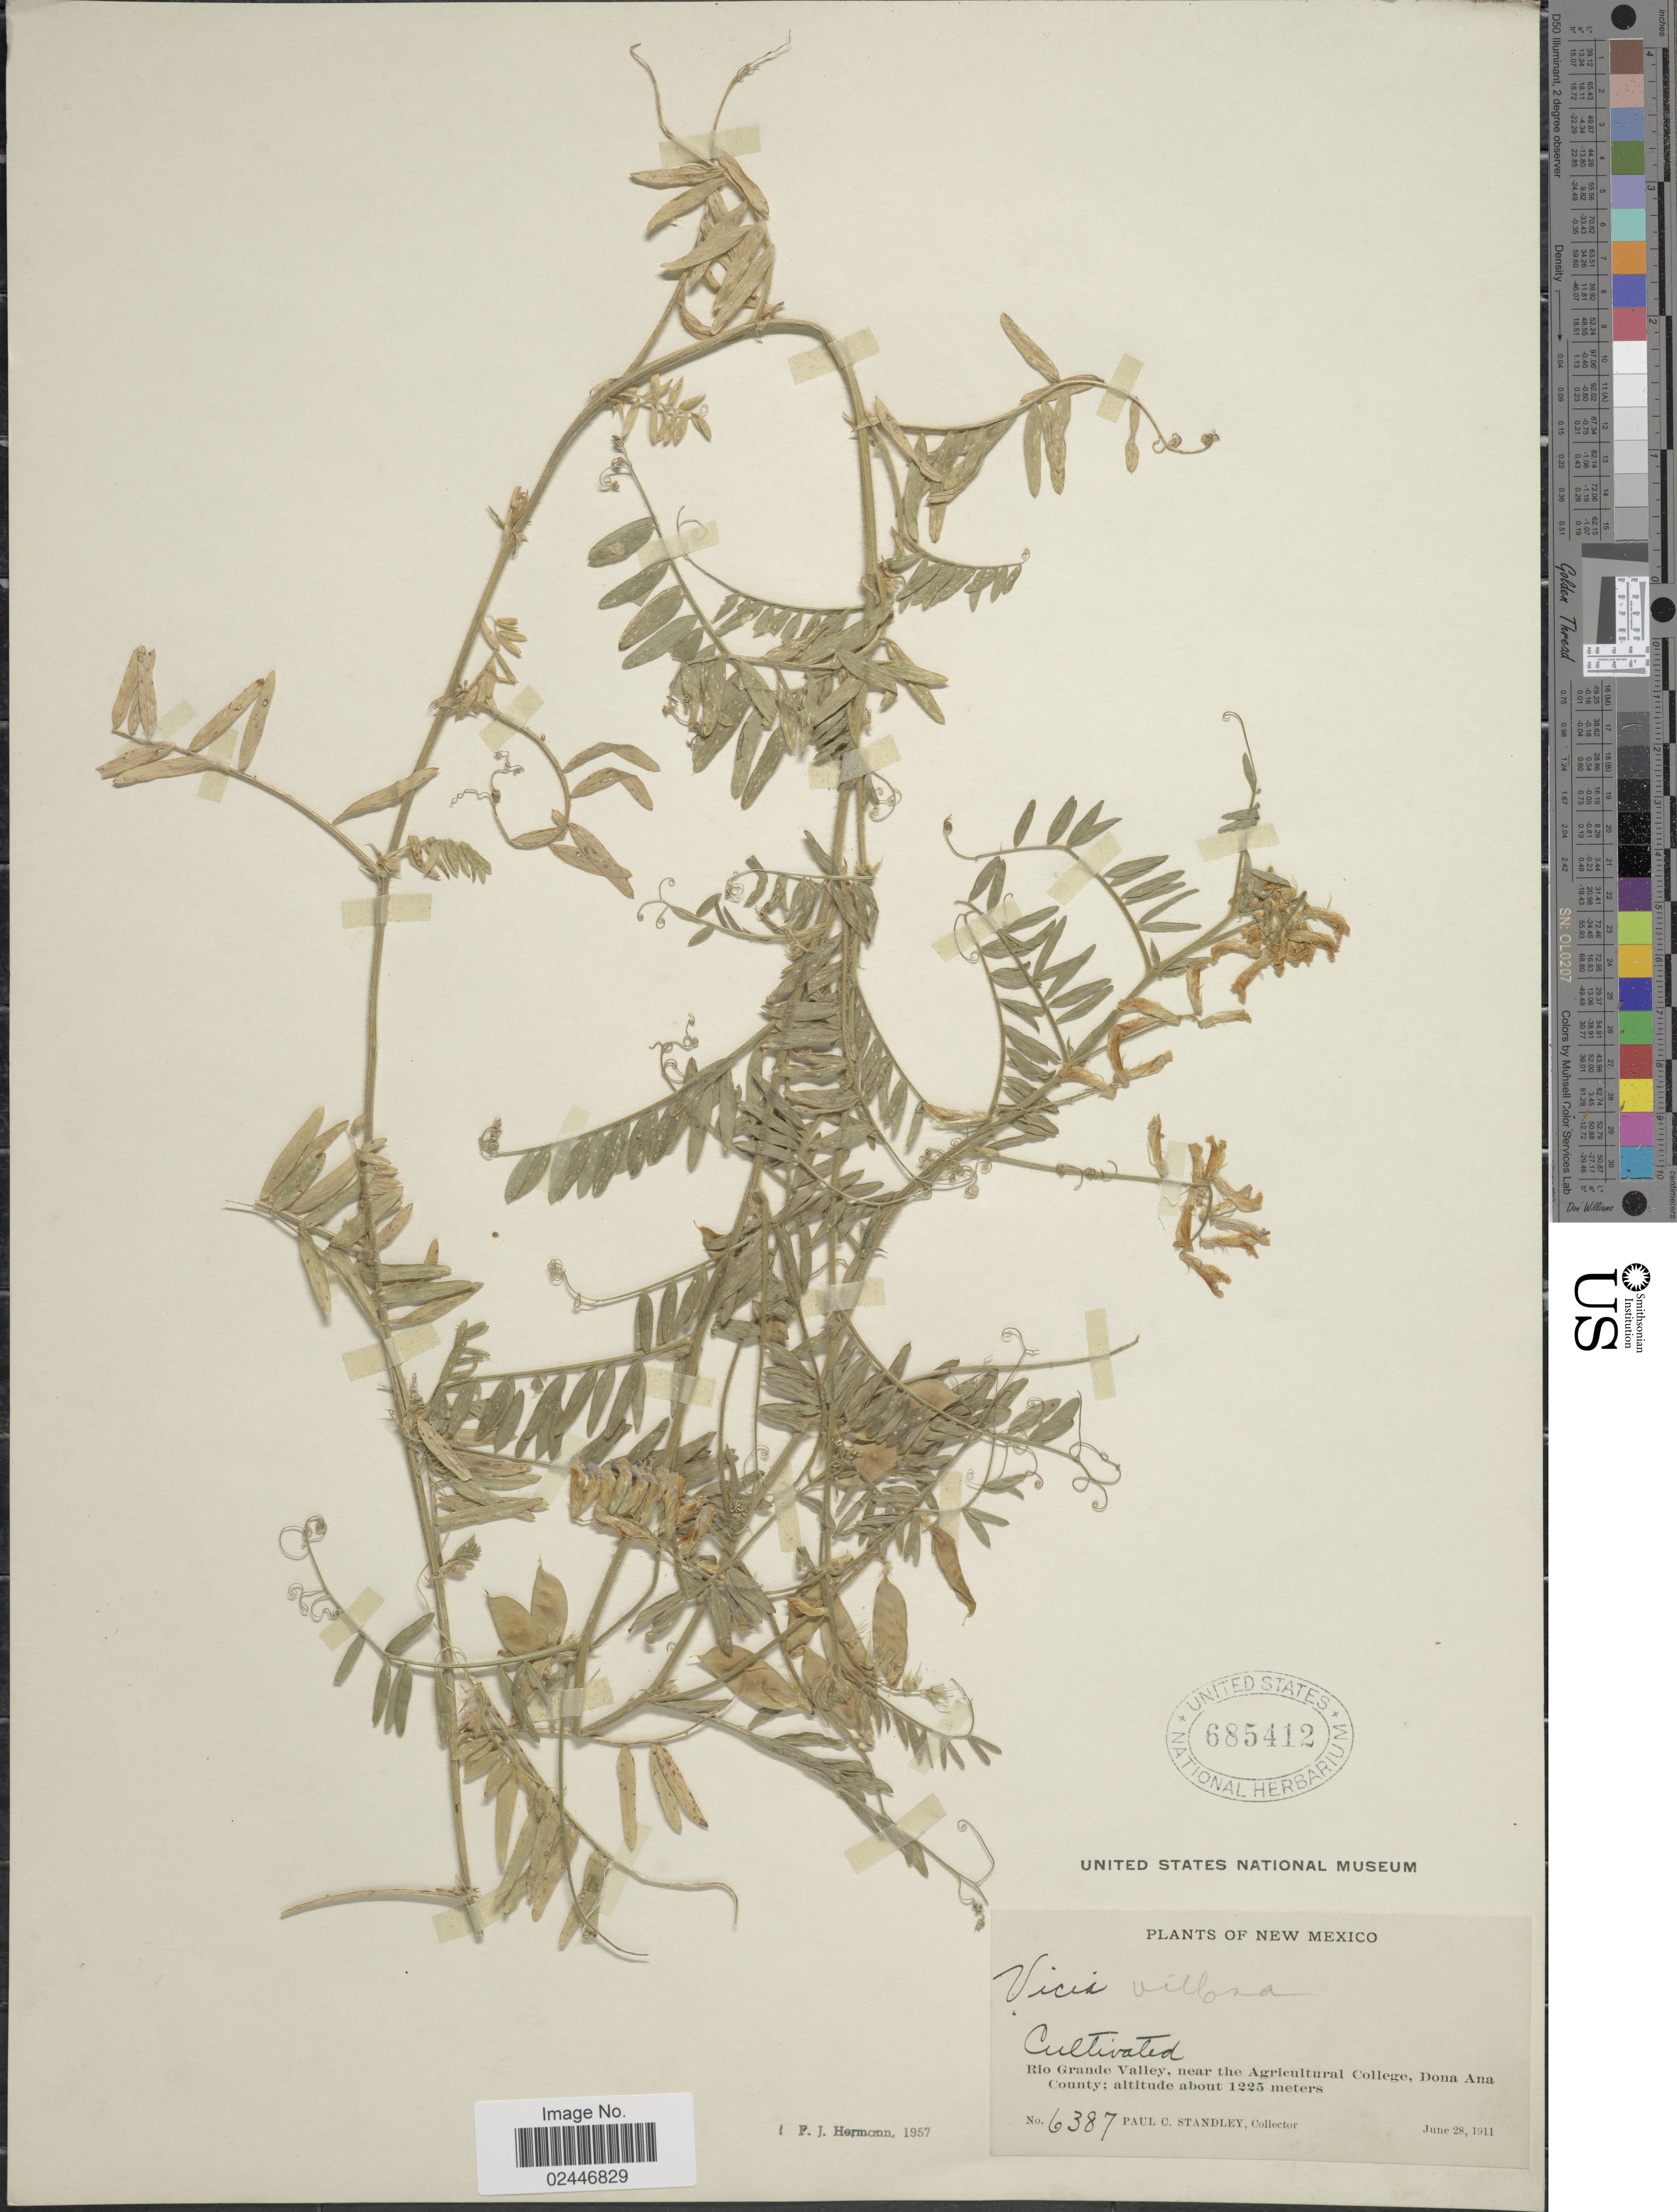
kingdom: Plantae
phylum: Tracheophyta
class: Magnoliopsida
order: Fabales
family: Fabaceae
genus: Vicia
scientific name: Vicia villosa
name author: Roth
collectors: P. C. Standley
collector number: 6387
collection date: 1911-06-28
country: United States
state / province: New Mexico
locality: Cultivated, Rio Grande Valley, near the Agricultural College, Dona Ana County.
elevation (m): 1225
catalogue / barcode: US 685412